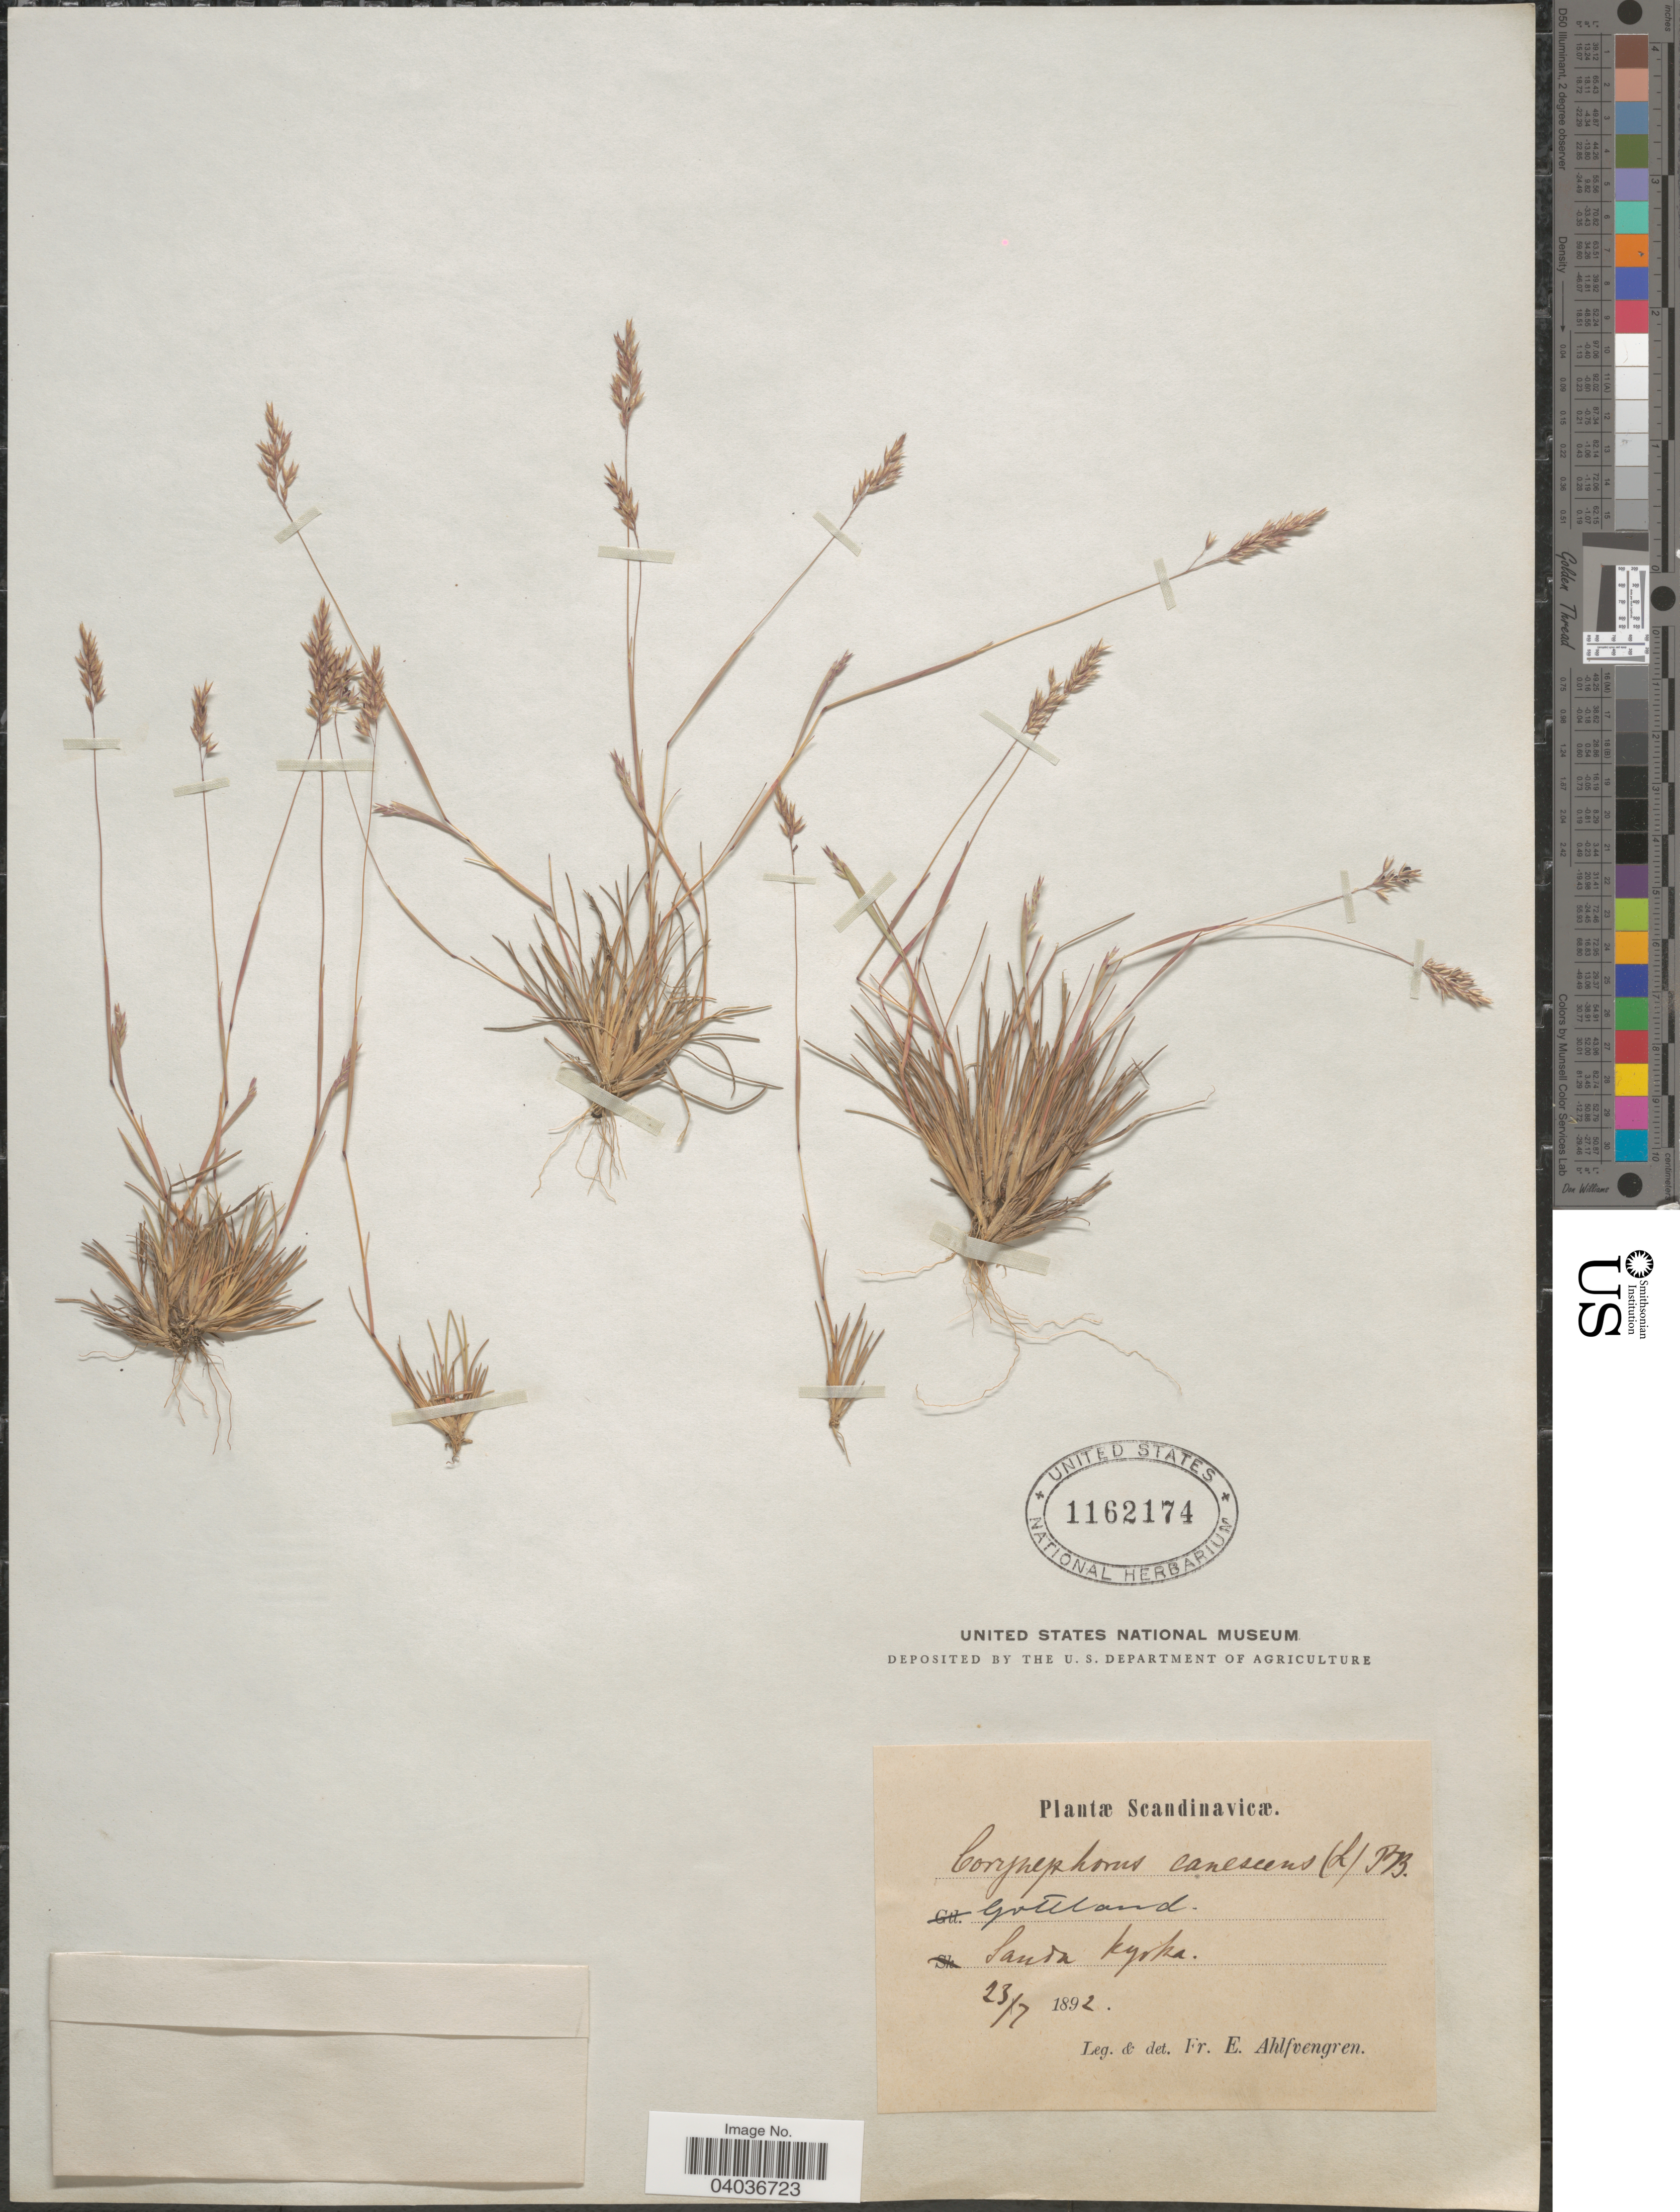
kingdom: Plantae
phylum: Tracheophyta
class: Liliopsida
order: Poales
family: Poaceae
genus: Corynephorus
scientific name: Corynephorus canescens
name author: (L, MEL) P. Beauv.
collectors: E. Ahlfvengren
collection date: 1892-07-23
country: Sweden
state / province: Gotland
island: Gotland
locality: Scandinavicæ. Gottland. Sanda kyrka.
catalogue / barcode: US 1162174